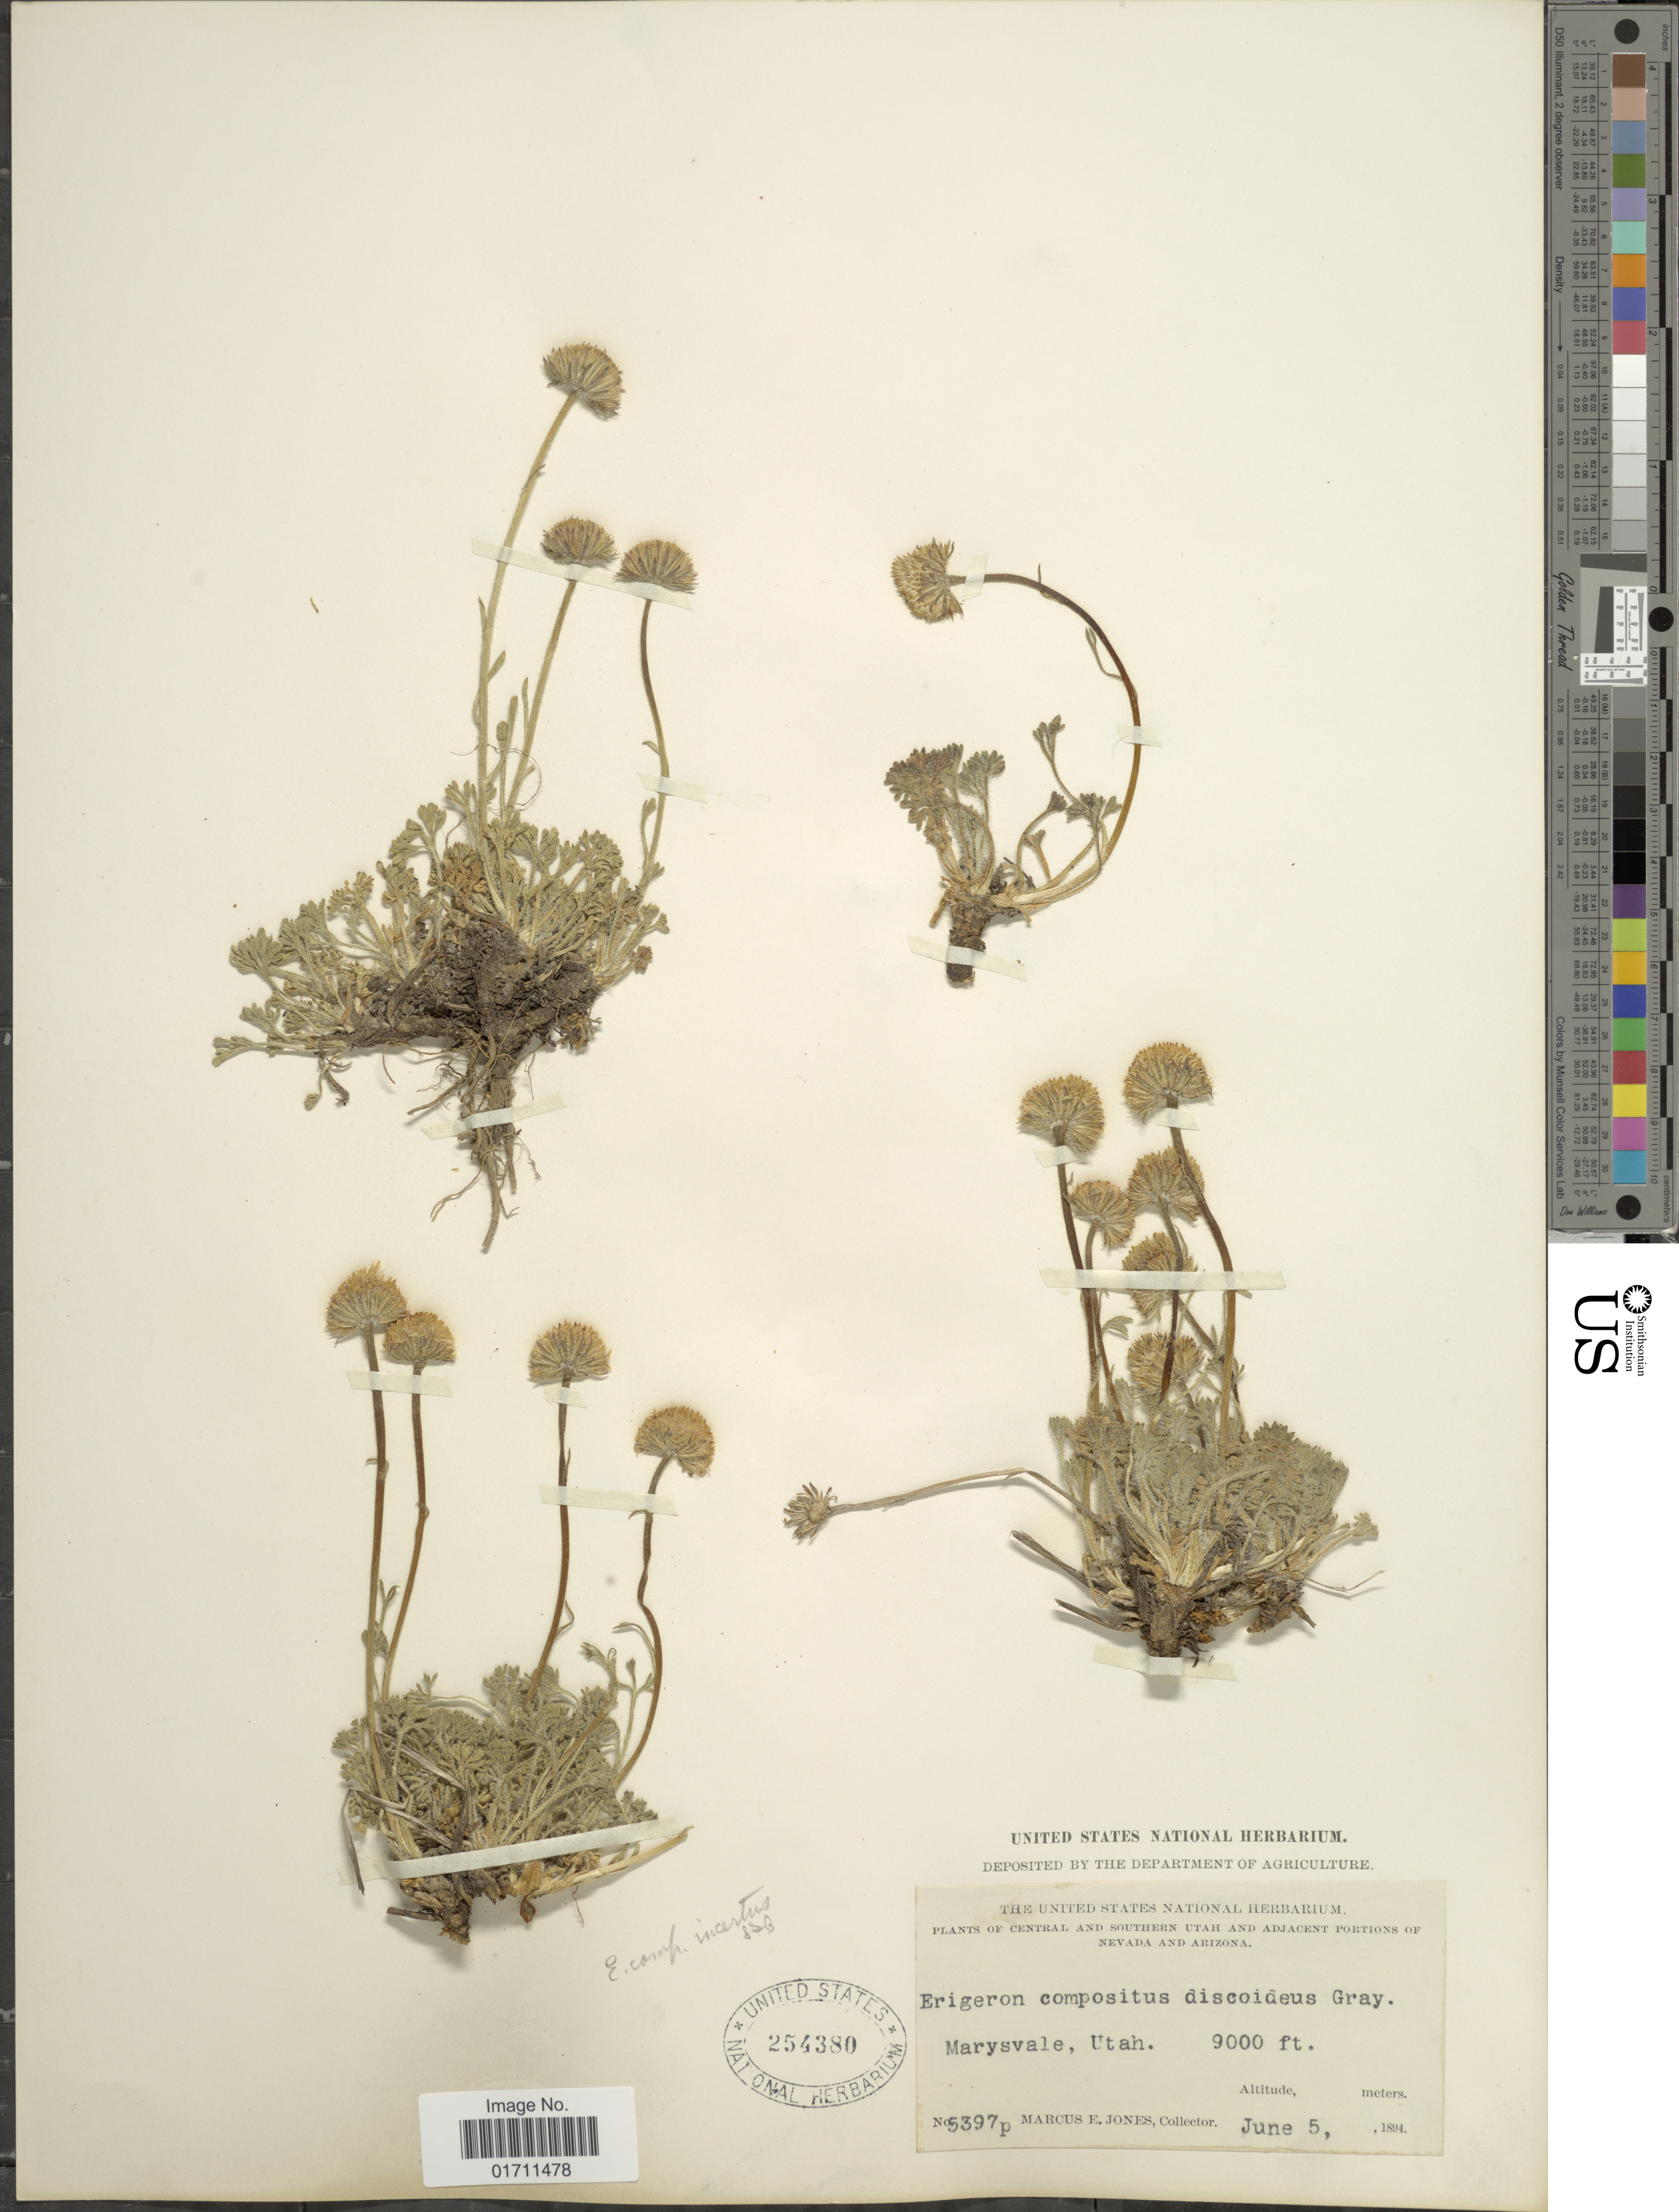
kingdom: Plantae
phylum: Tracheophyta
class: Magnoliopsida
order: Asterales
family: Asteraceae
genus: Erigeron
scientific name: Erigeron compositus var. incertus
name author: A. Nelson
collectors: M. E. Jones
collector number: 5397p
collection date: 1894-06-05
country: United States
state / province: Utah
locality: Central and Southern Utah and Adjacent Portion of Nevada and Arizona, Marysvale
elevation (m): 2743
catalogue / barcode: US 254380